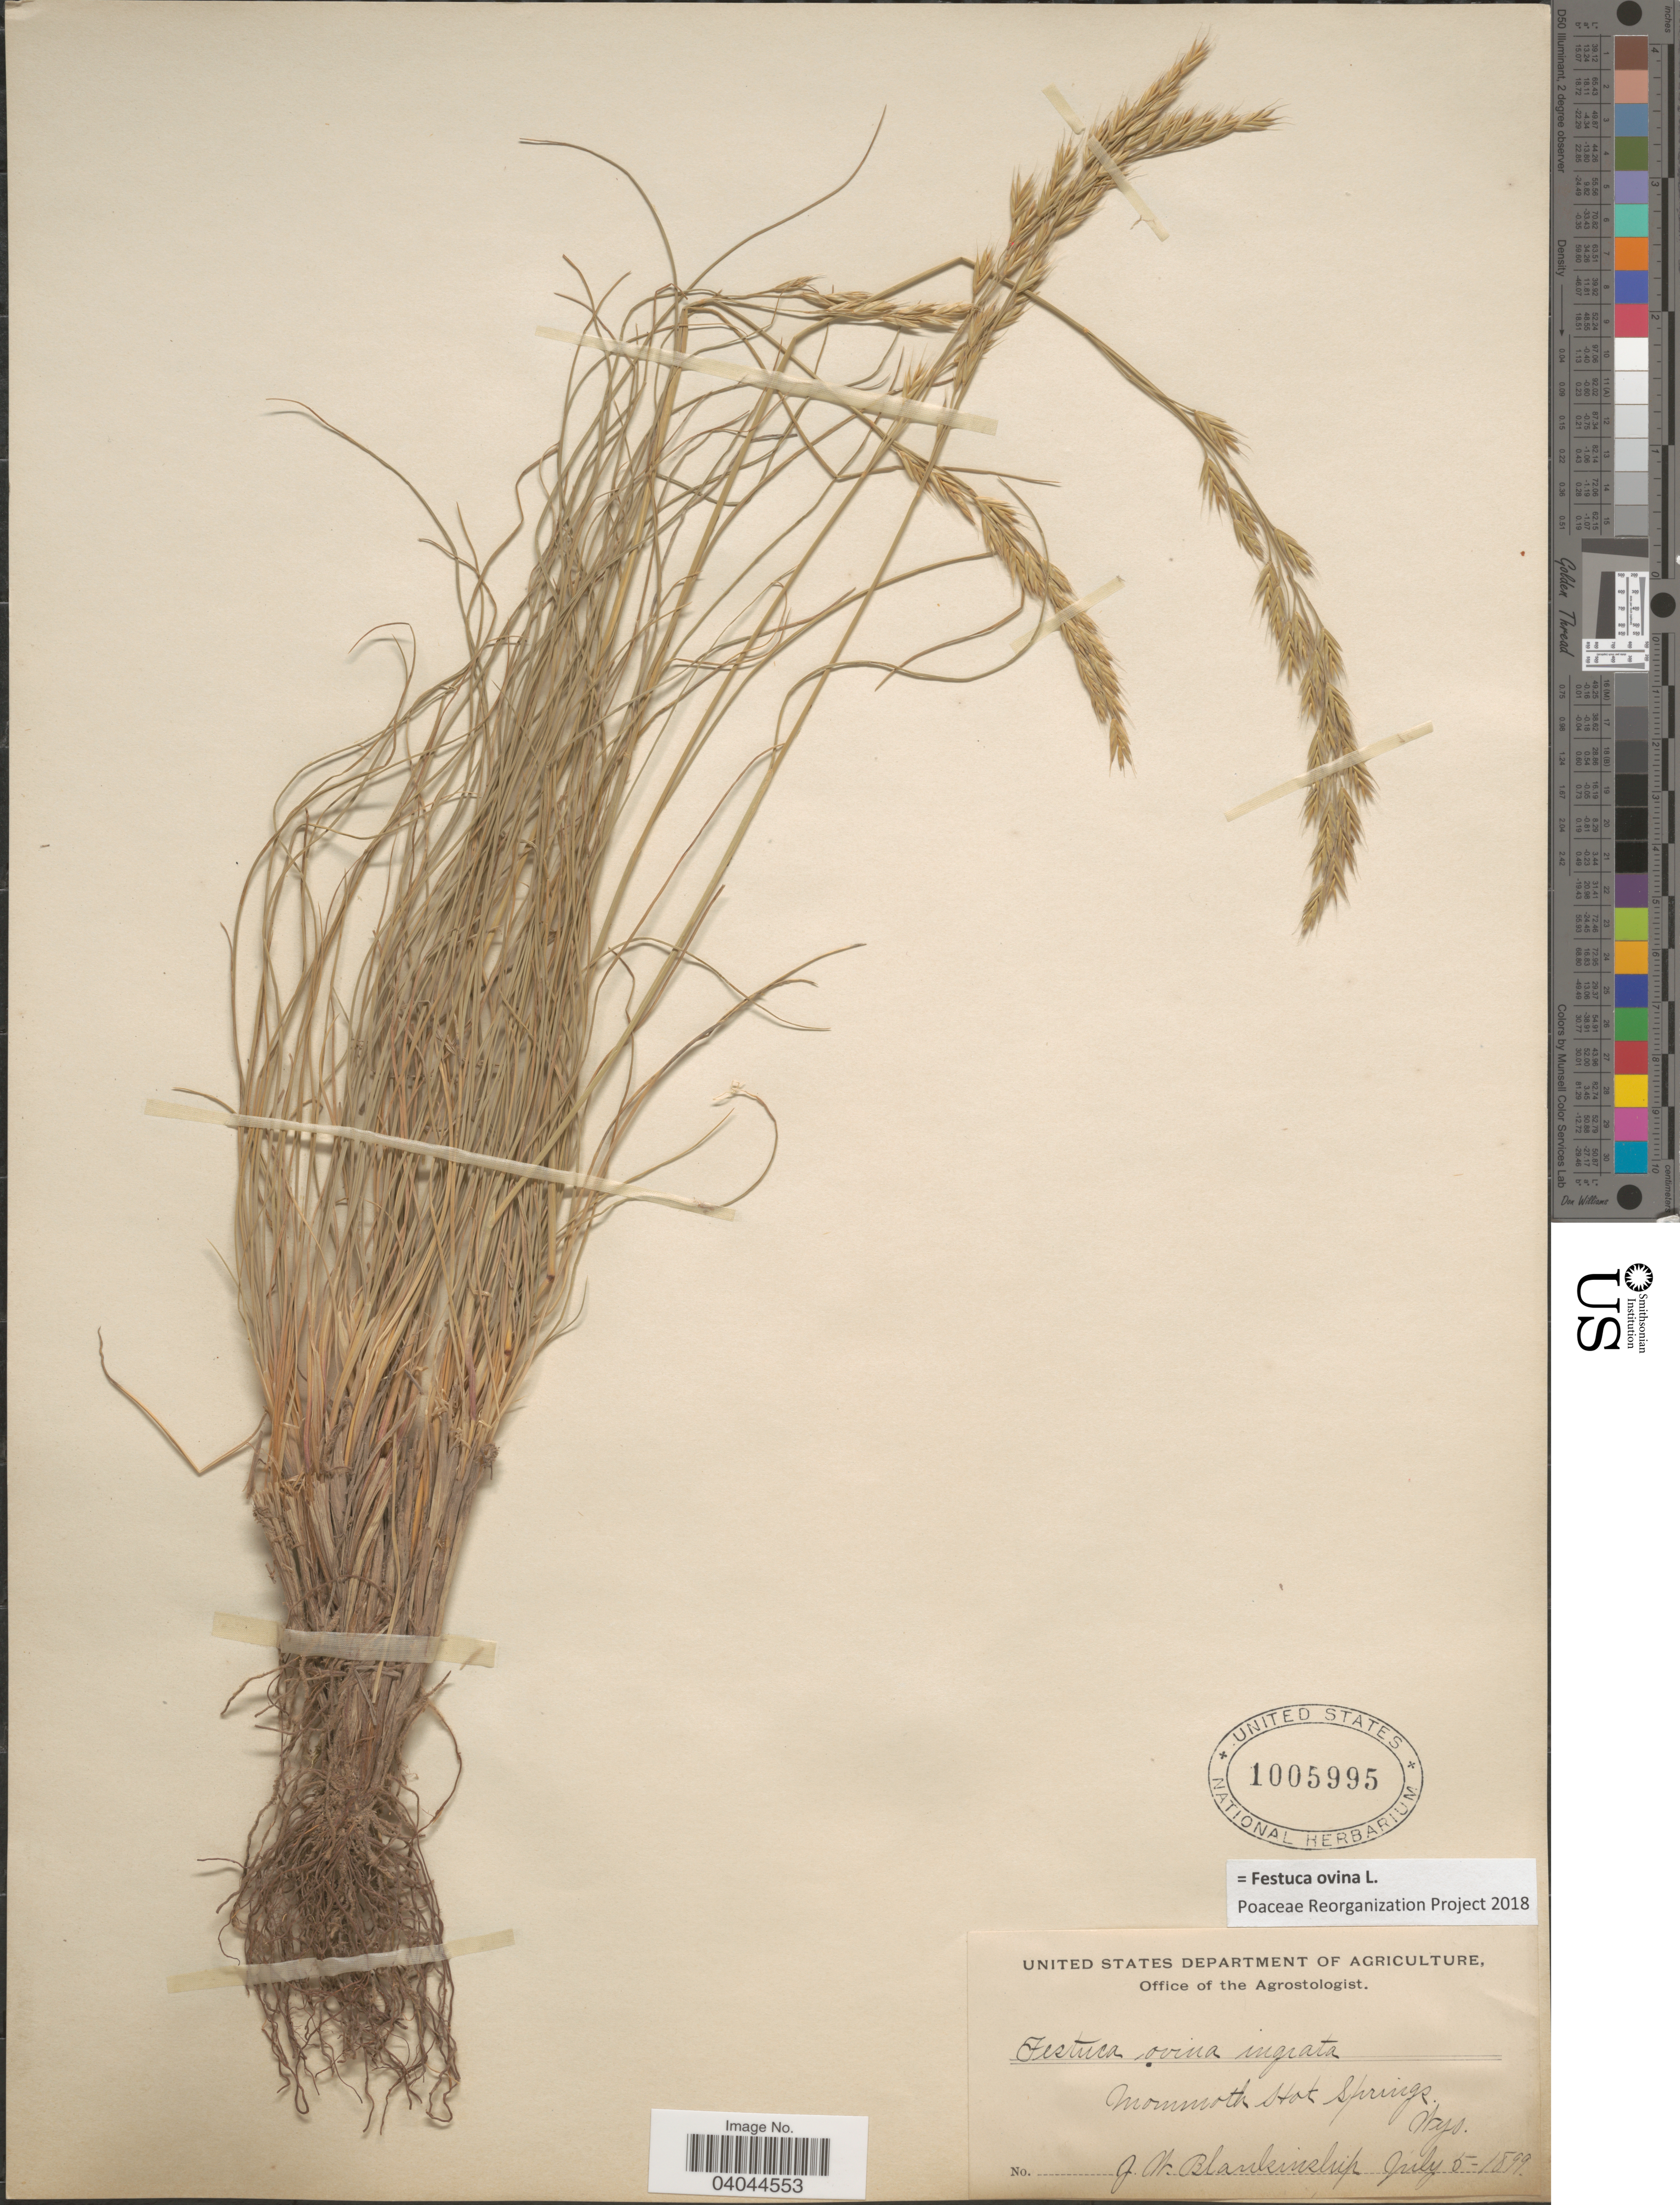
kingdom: Plantae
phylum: Tracheophyta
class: Liliopsida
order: Poales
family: Poaceae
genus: Festuca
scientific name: Festuca ovina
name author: L.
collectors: J. W. Blankinship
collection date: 1899-07-05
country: United States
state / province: Wyoming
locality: Mammoth Hot Springs.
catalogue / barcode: US 1005995